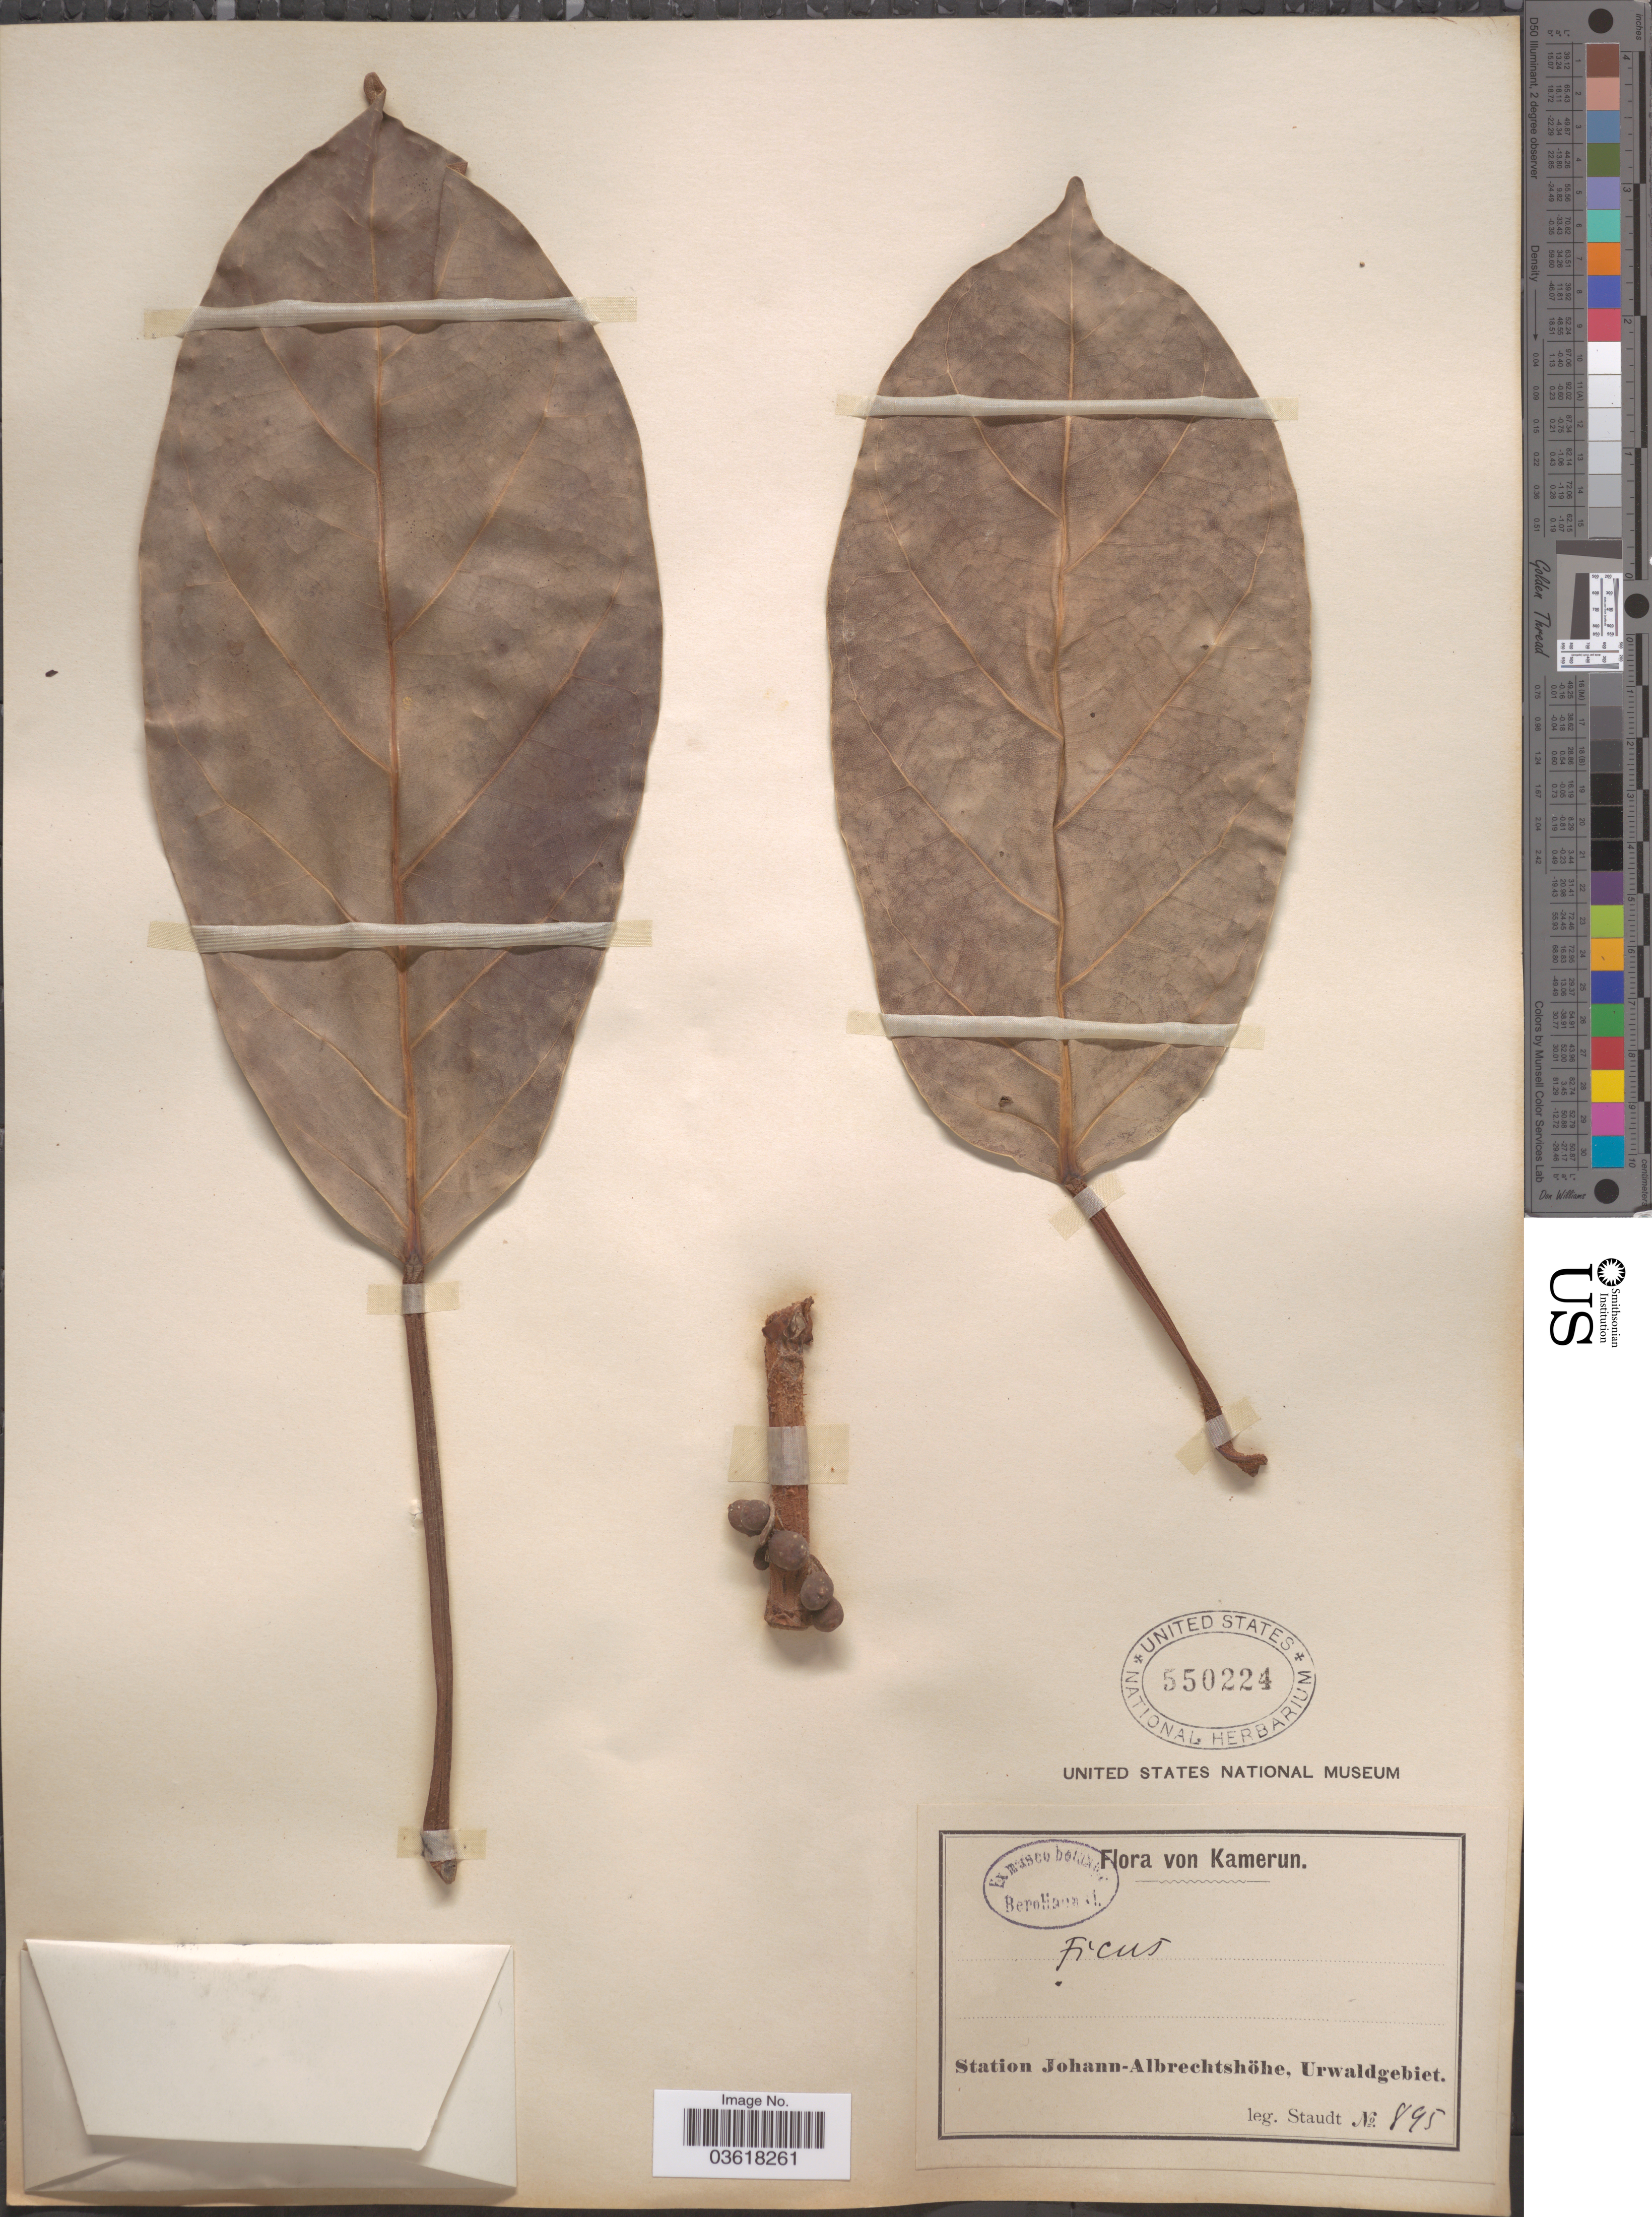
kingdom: Plantae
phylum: Tracheophyta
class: Magnoliopsida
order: Rosales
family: Moraceae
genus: Ficus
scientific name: Ficus sp.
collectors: -. Staudt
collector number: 895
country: Cameroon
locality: Kamerun. Station Johann-Albrechtshöhe, Urwaldgebiet.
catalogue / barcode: US 550224